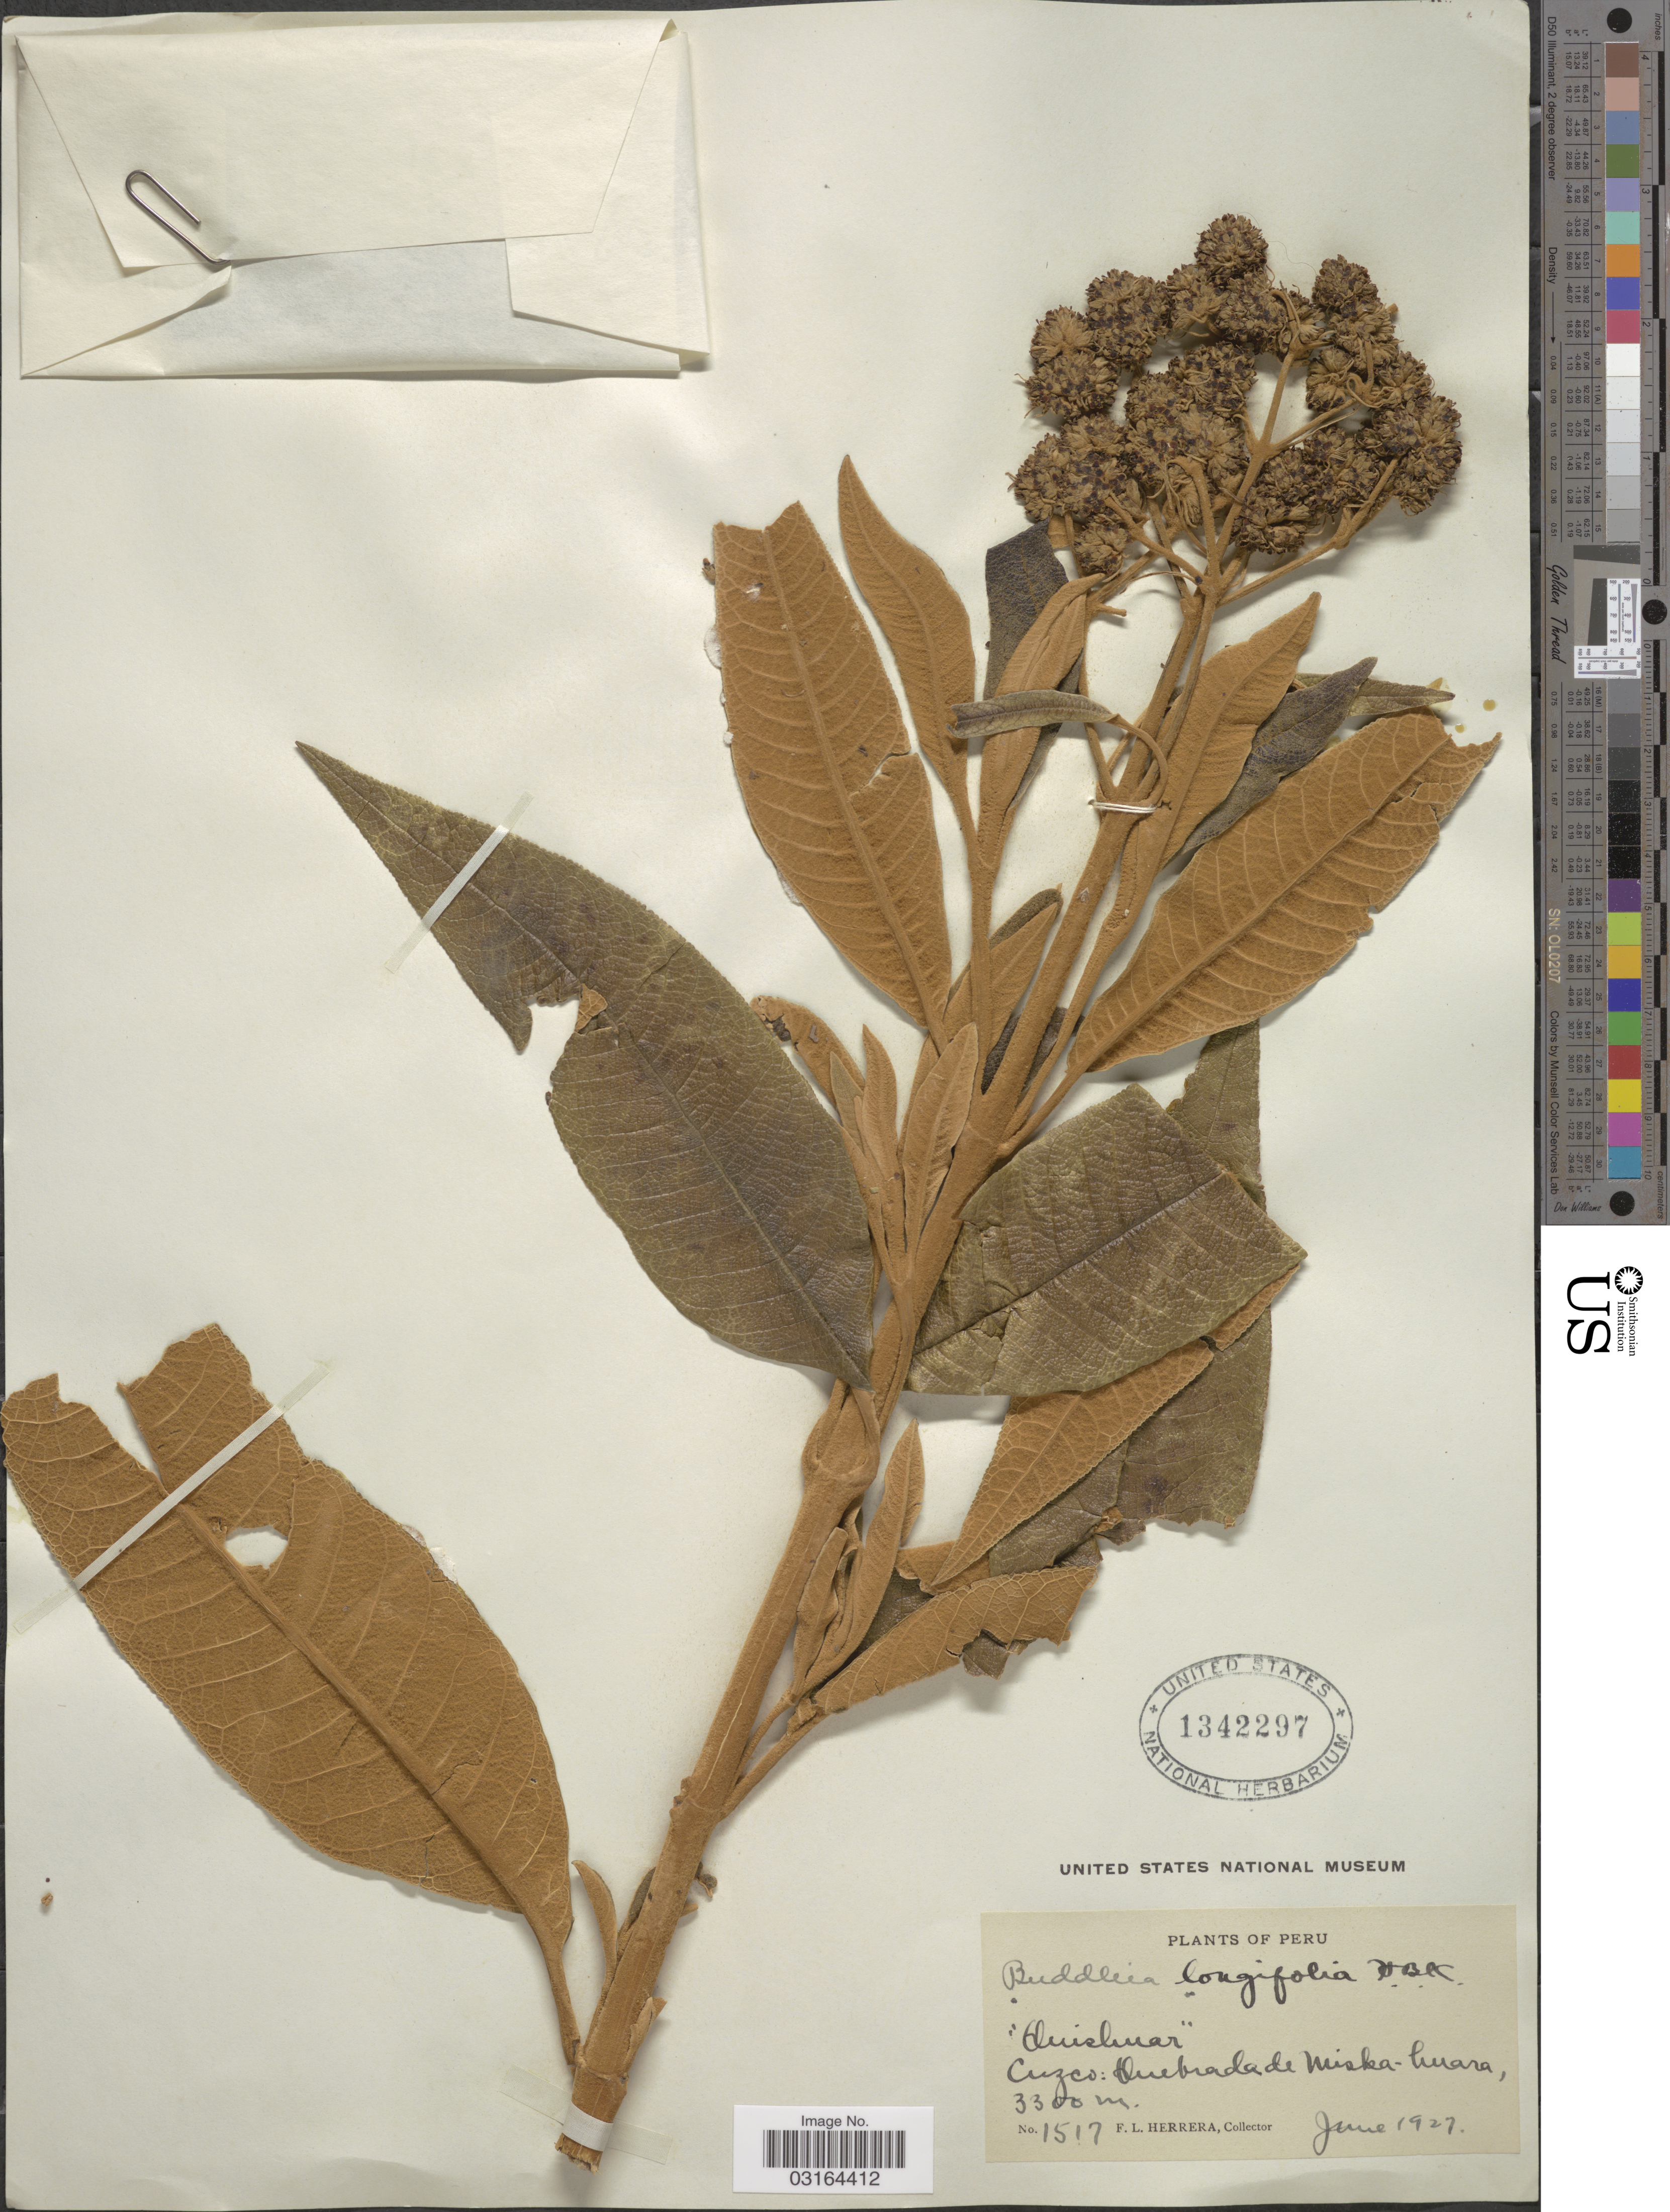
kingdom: Plantae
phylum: Tracheophyta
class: Magnoliopsida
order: Lamiales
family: Scrophulariaceae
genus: Buddleja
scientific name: Buddleja incana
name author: Ruiz & Pav.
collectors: F. L. Herrera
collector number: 1517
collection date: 1927-06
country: Peru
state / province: Cusco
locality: Cuzco: Quebrada de Miska-huara.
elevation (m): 3300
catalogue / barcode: US 1342297